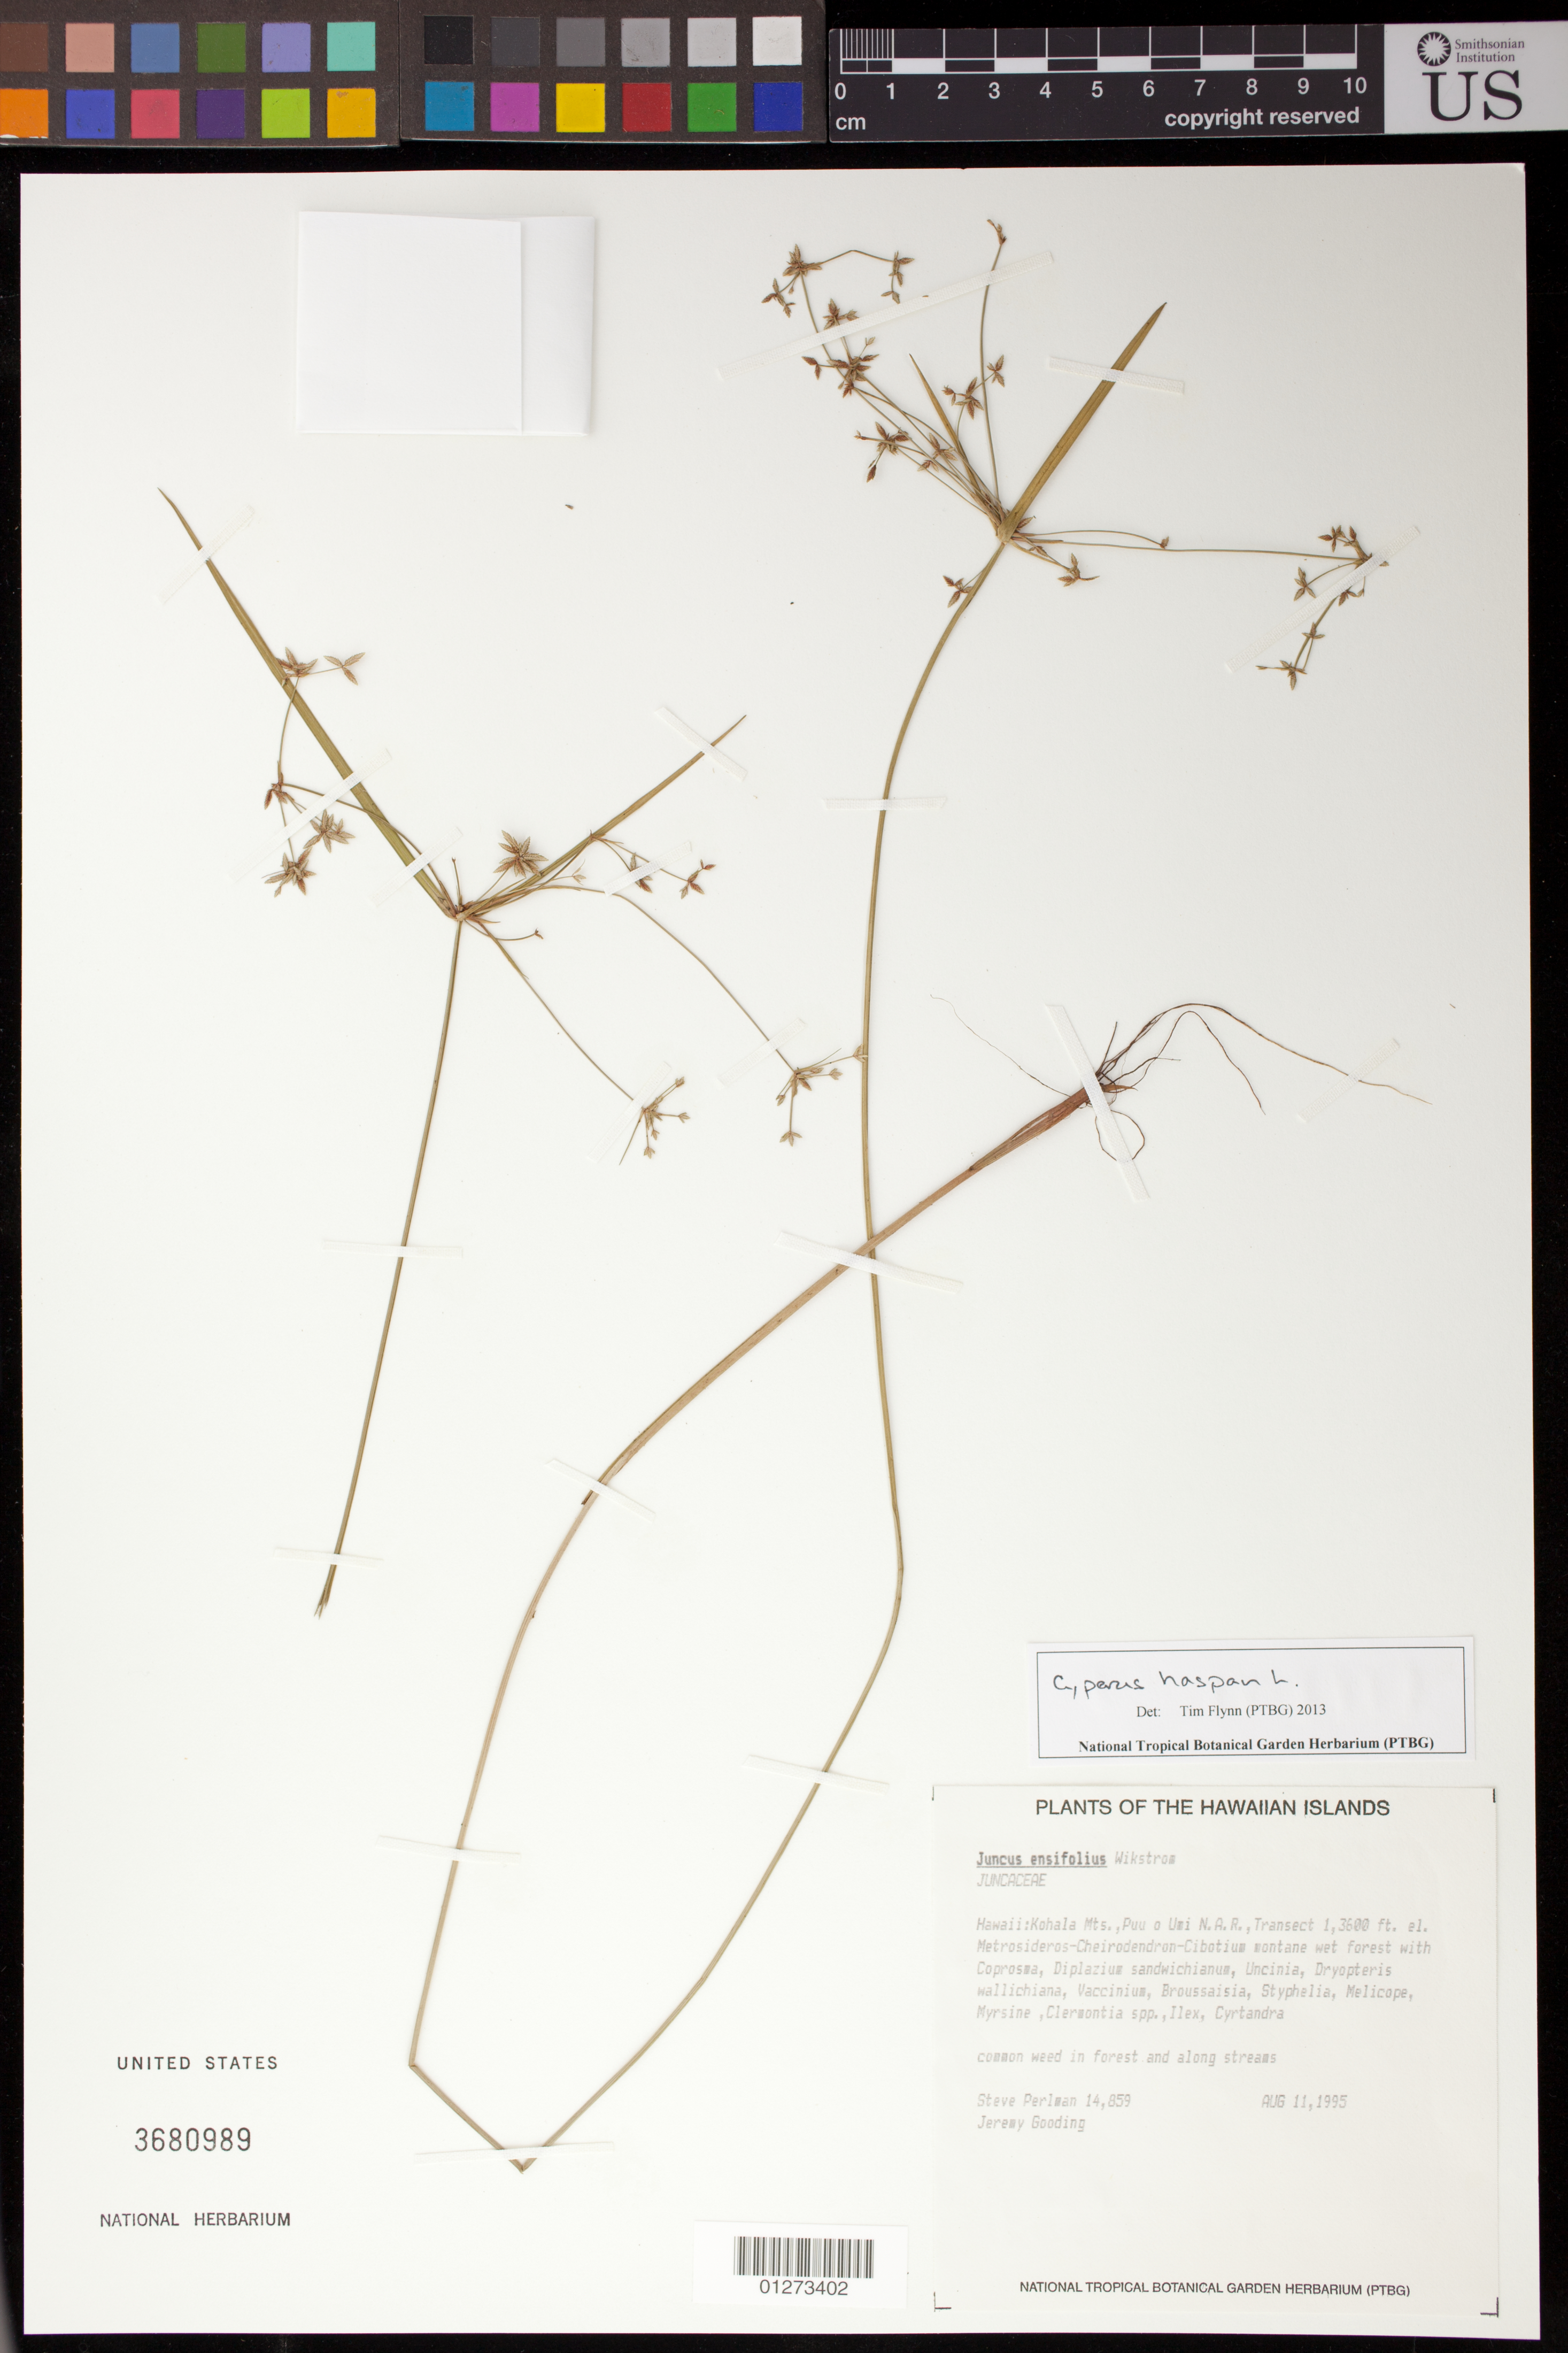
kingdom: Plantae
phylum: Tracheophyta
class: Liliopsida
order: Poales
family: Cyperaceae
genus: Cyperus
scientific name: Cyperus haspan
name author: L.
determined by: Flynn, T. W.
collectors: S. P. Perlman & J. Gooding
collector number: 14859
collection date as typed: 11 Aug 1995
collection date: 1995-08-11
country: United States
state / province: Hawaii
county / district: Hawaii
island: Hawaii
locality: Kohala Mts, Puu o Umi N.A.R., Transect 1.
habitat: Montane wet forest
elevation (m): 1097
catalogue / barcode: US 3680989